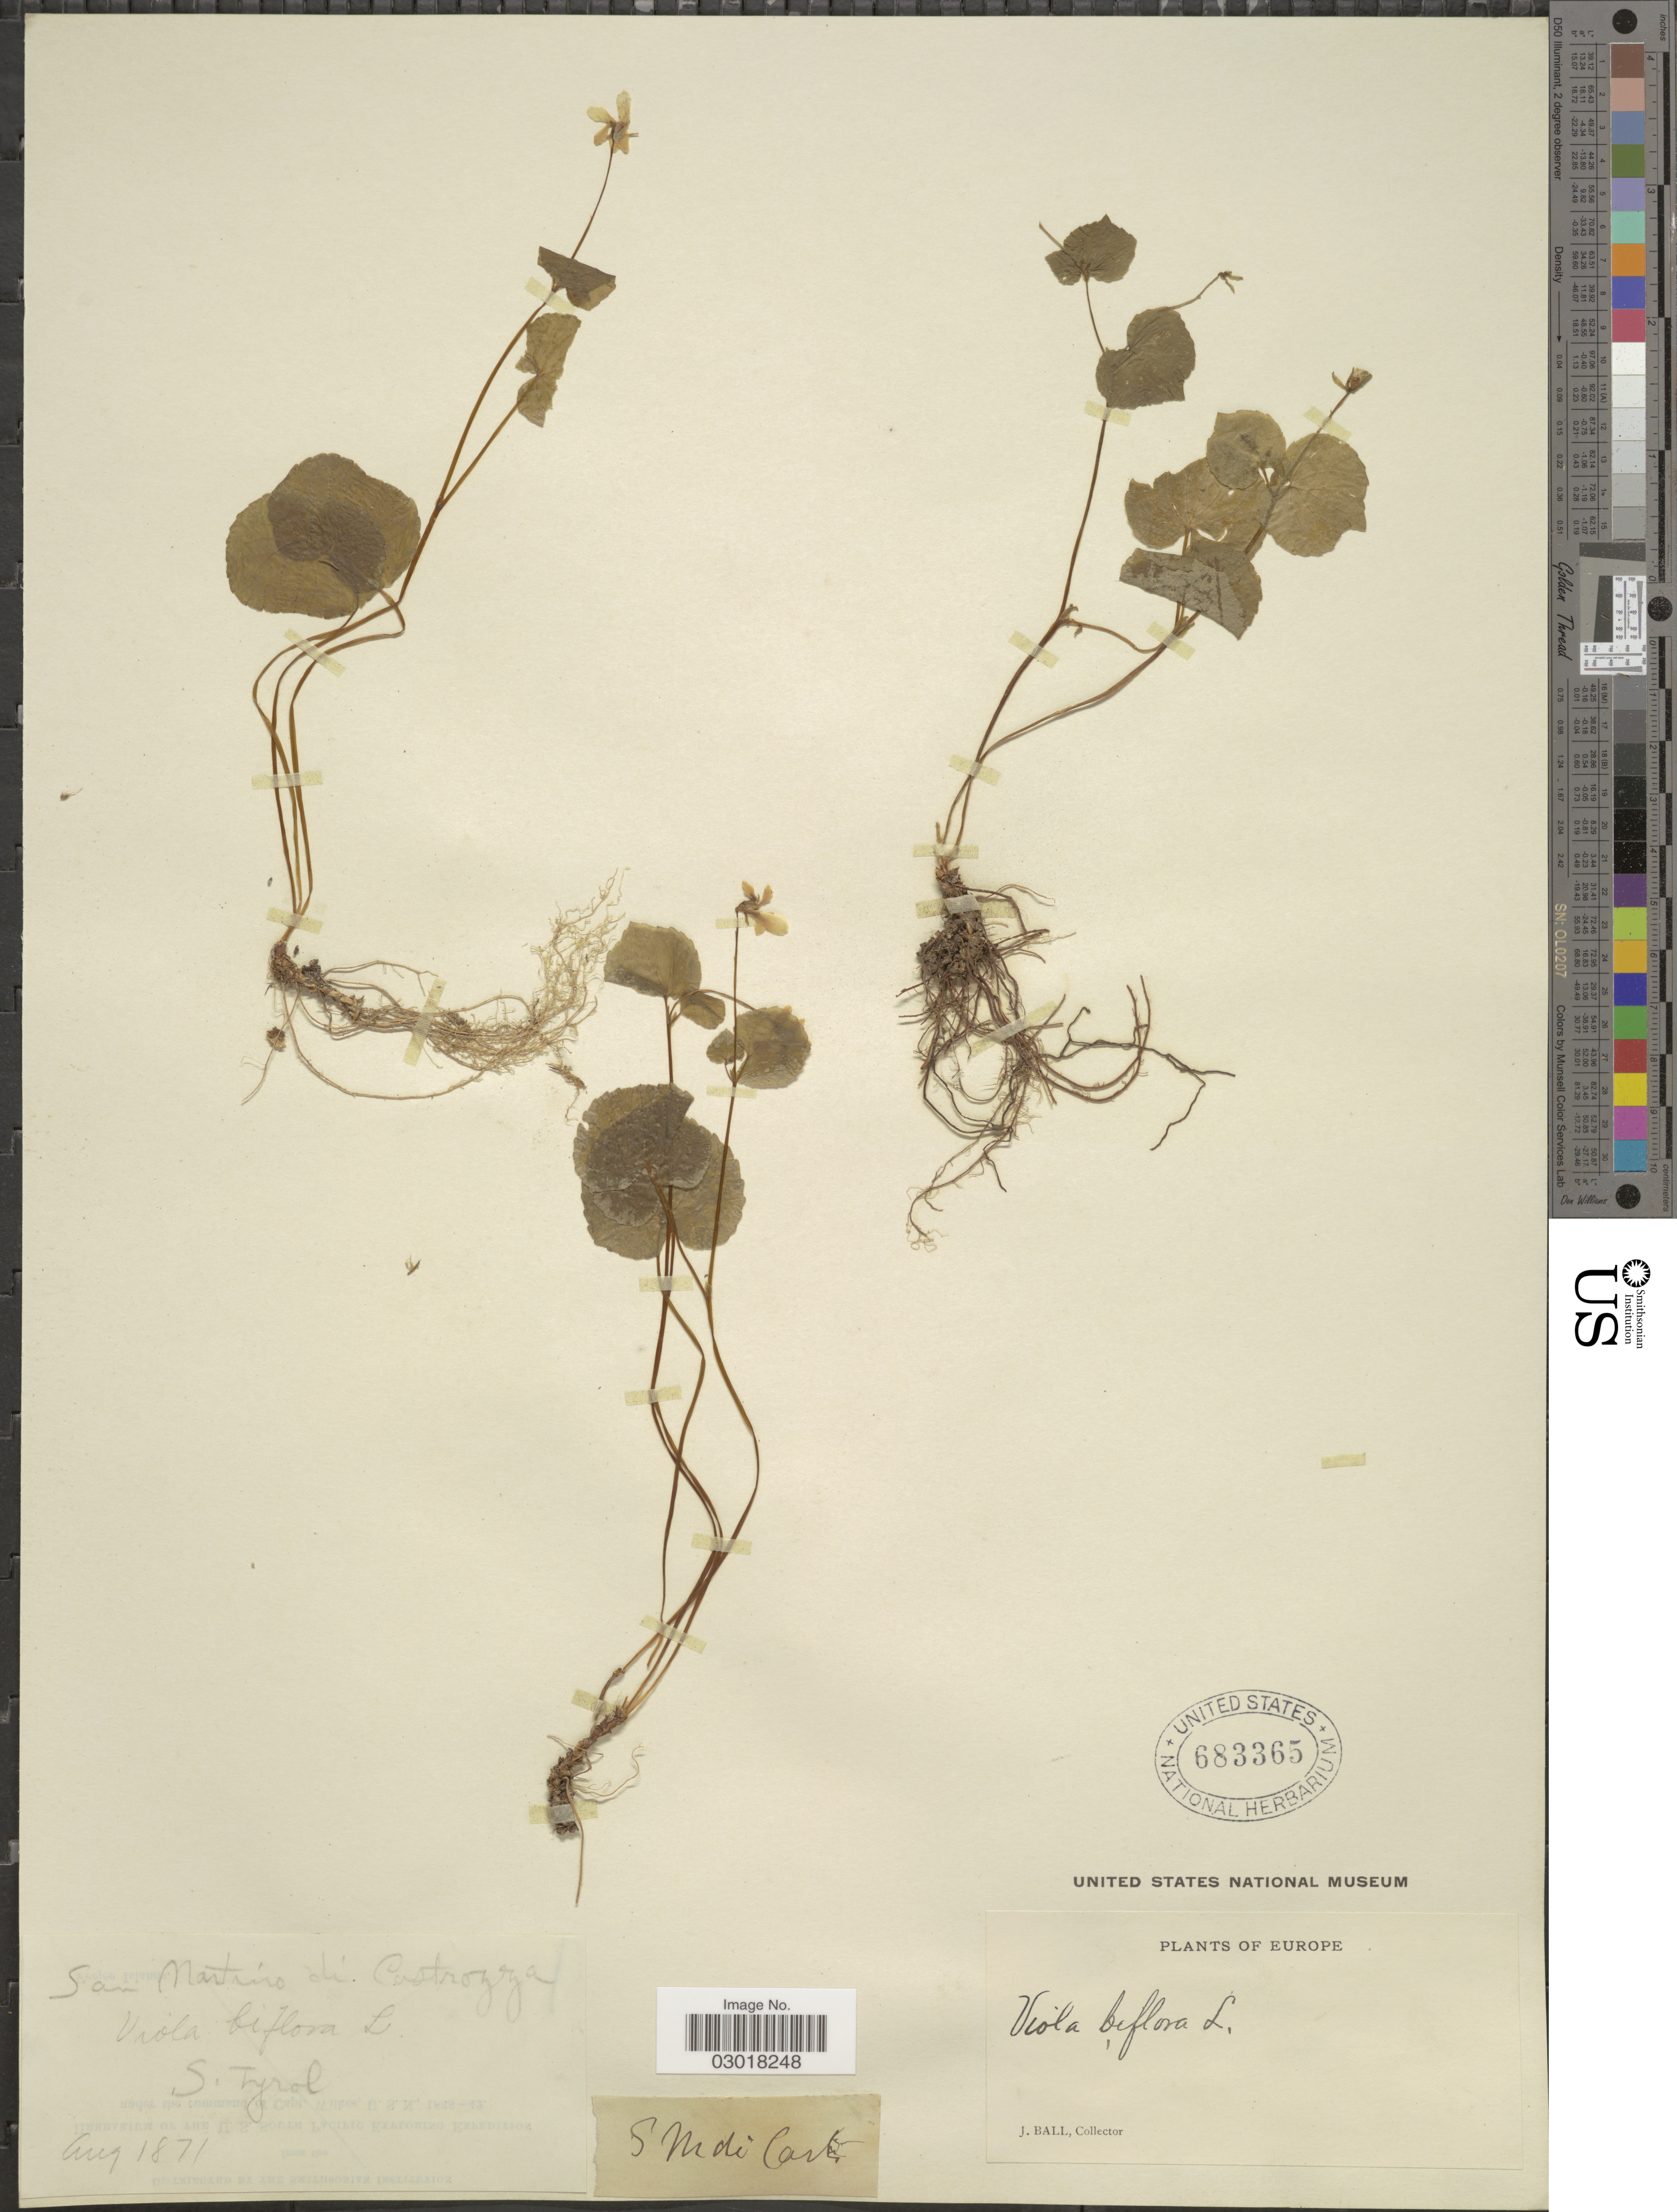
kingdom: Plantae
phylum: Tracheophyta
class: Magnoliopsida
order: Malpighiales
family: Violaceae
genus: Viola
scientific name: Viola biflora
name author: L.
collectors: J. Ball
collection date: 1871-08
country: Italy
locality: S. Tyrol. San Martino di Castrozza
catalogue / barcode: US 683365